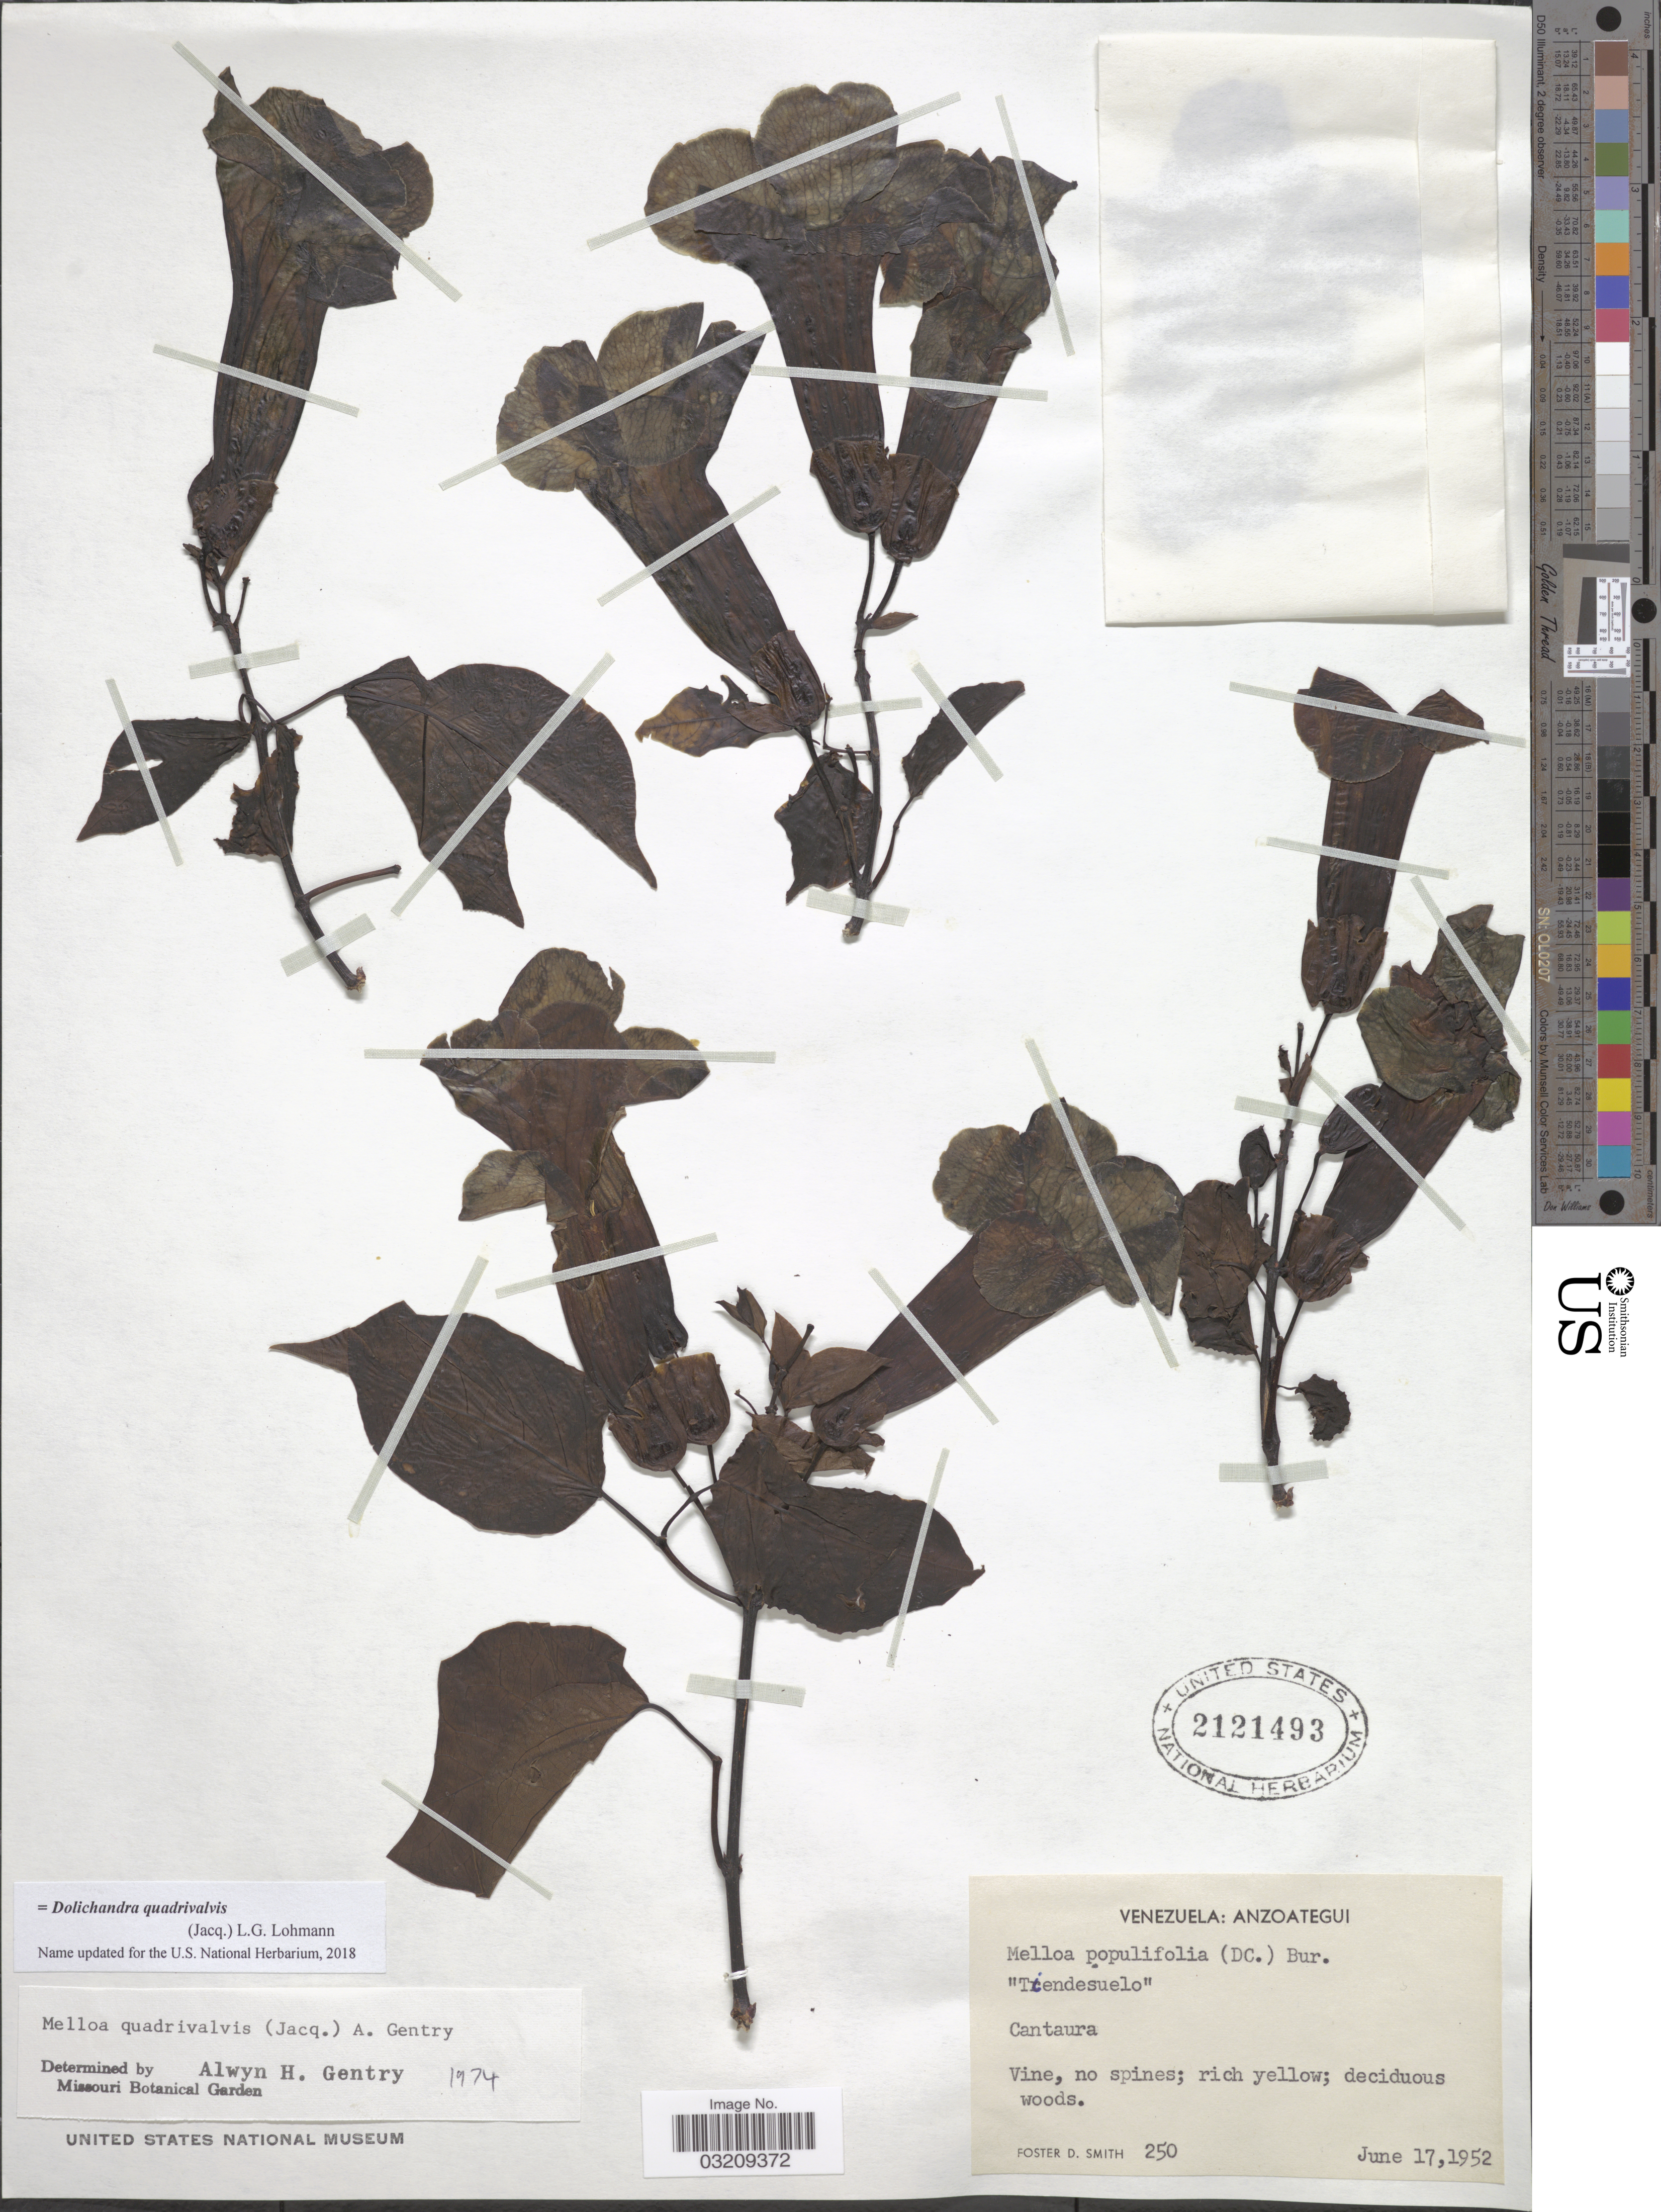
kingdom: Plantae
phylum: Tracheophyta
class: Magnoliopsida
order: Lamiales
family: Bignoniaceae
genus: Dolichandra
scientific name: Dolichandra quadrivalvis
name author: (Jacq.) L.G. Lohmann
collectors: F. Smith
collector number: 250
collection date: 1952-06-17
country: Venezuela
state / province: Anzoategui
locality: Cantaura.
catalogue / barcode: US 2121493